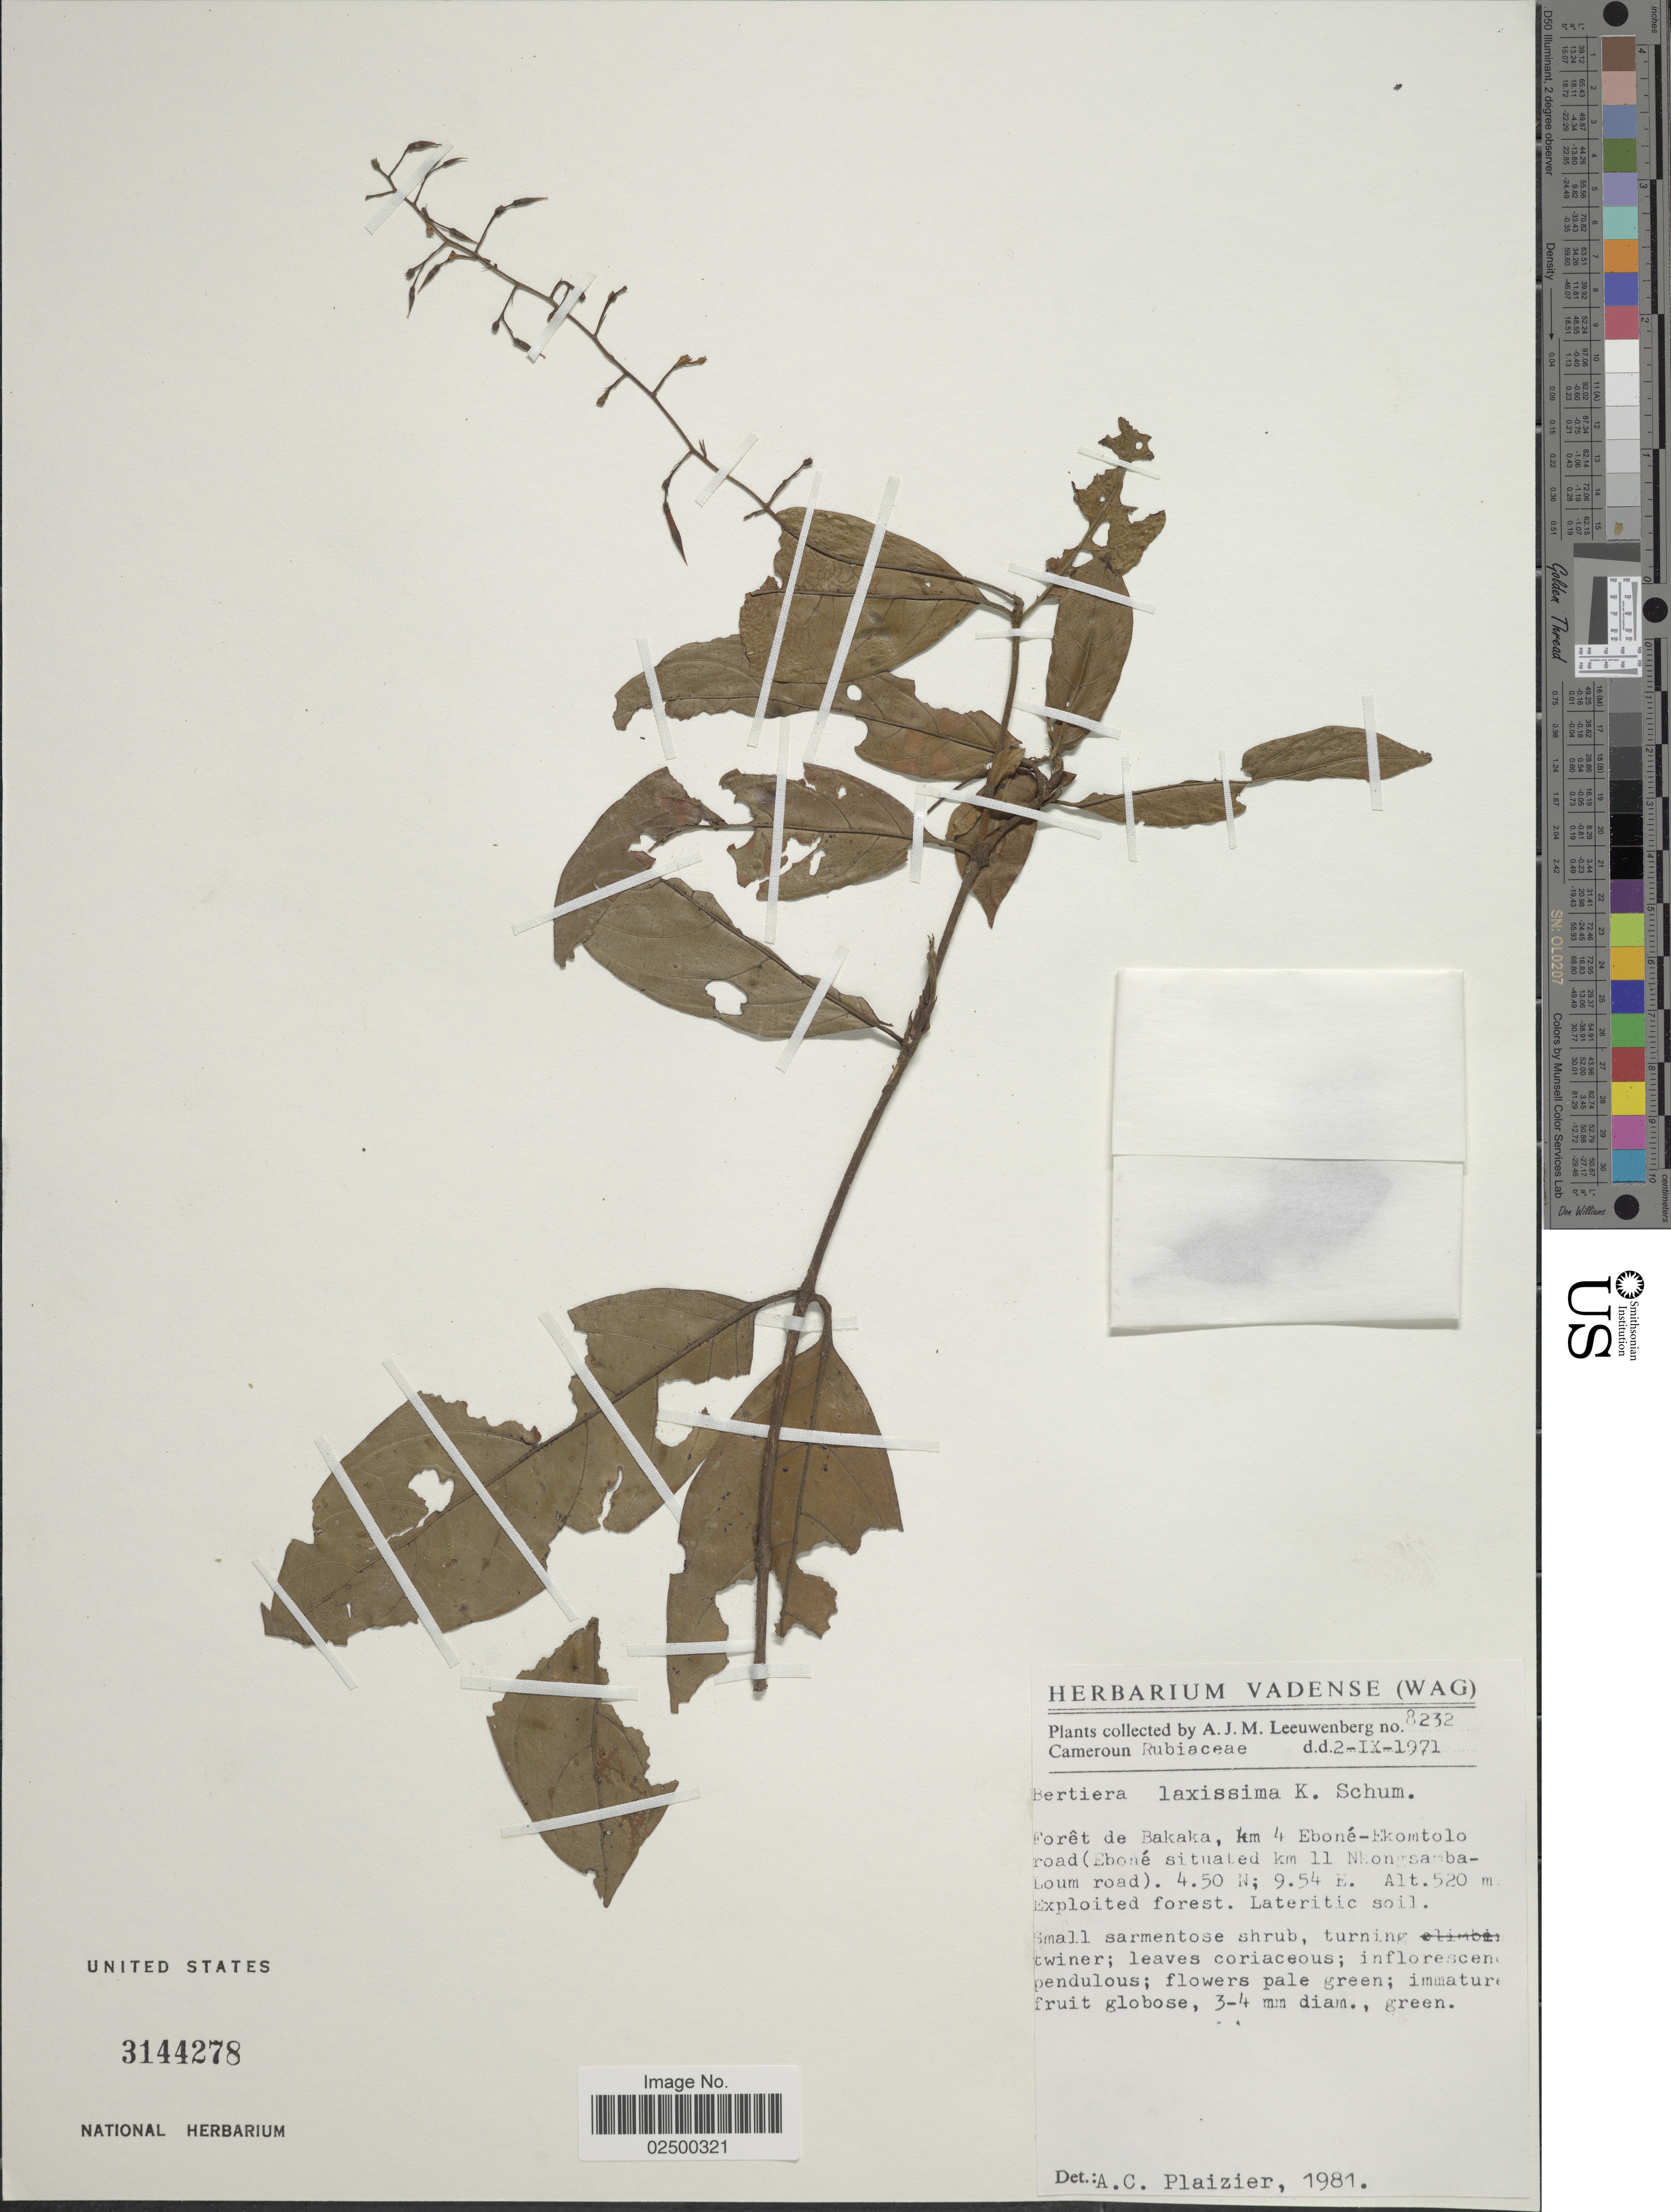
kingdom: Plantae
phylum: Tracheophyta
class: Magnoliopsida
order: Gentianales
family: Rubiaceae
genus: Bertiera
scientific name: Bertiera laxissima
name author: K. Schum.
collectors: A. J. M. Leeuwenberg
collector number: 8232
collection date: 1971-09-02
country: Cameroon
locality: Foret de Bakaka, km 4 Ebone-Ekomtolo road (Ebone situated km 11 Nkongsamba-Loum road)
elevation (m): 520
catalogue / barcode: US 3144278